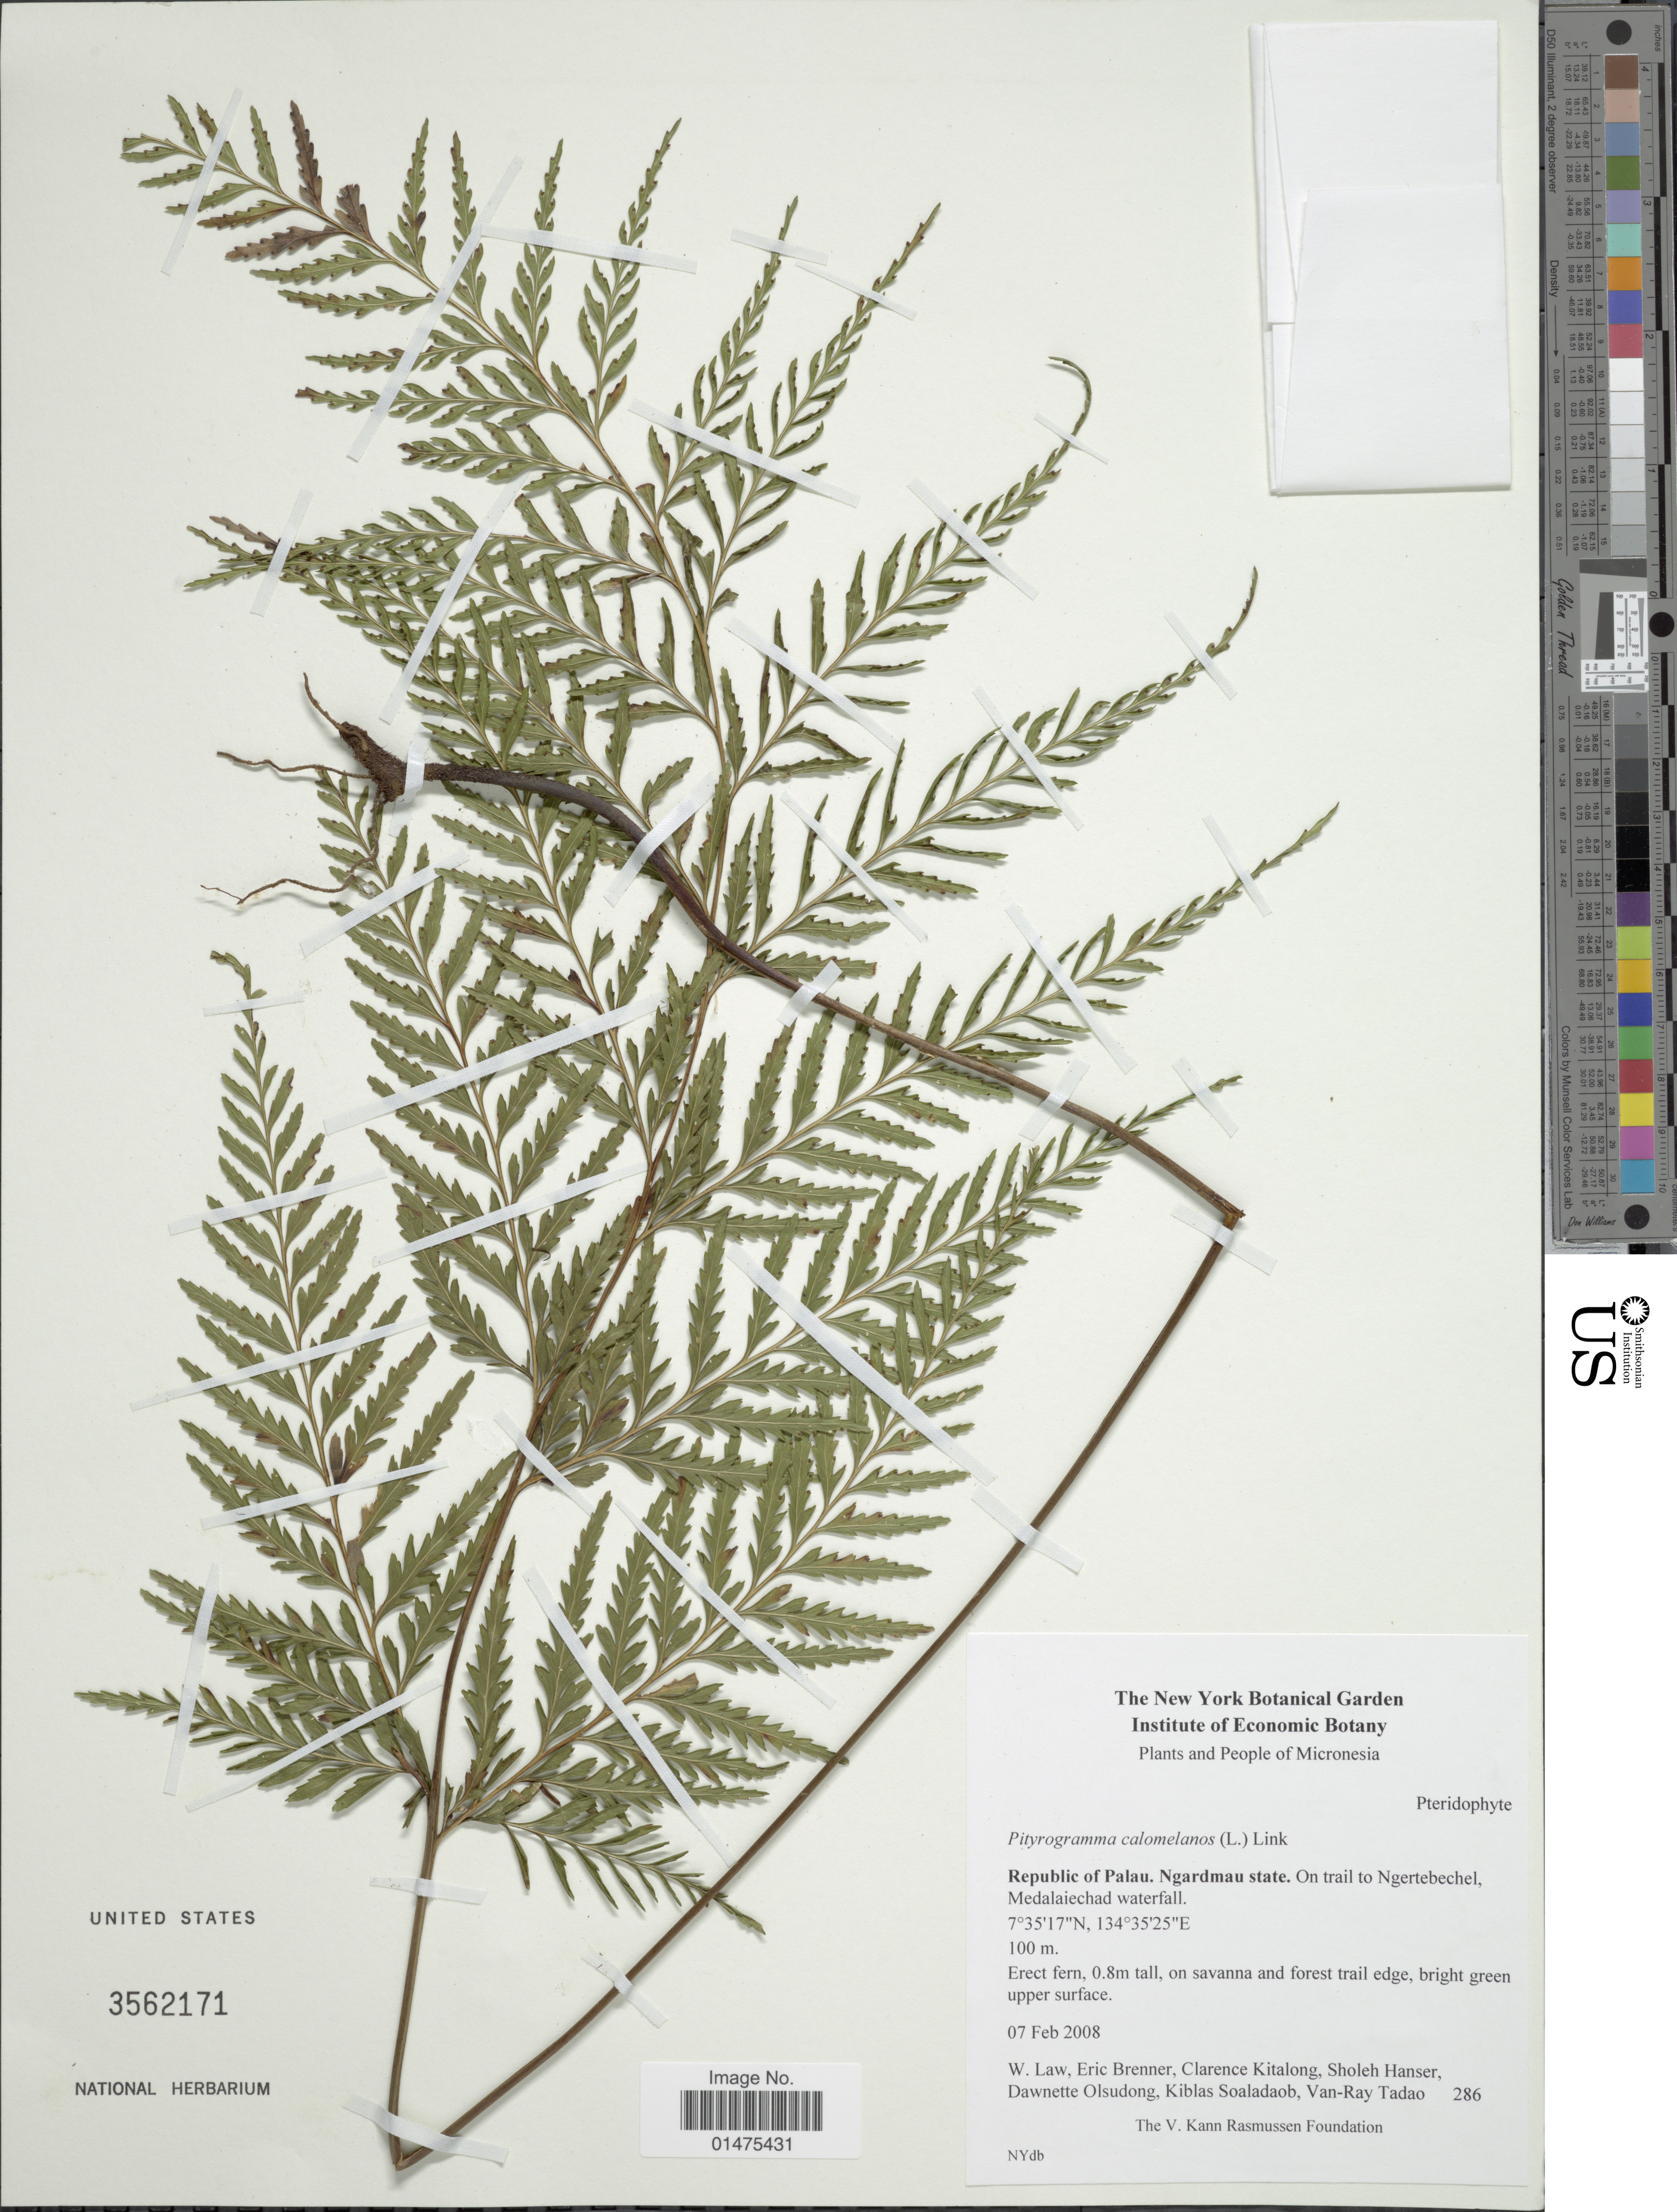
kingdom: Plantae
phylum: Tracheophyta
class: Polypodiopsida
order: Polypodiales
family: Pteridaceae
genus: Pityrogramma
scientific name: Pityrogramma calomelanos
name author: (L.) Link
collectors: W. Law, E. Brenner, C. Kitalong, S. Hanser & et al.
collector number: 286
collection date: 2008-02-07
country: Palau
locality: Republic of Palau. Ngardmau state. On trail to Ngertebechel, Medalaiechad waterfall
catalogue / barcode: US 3562171